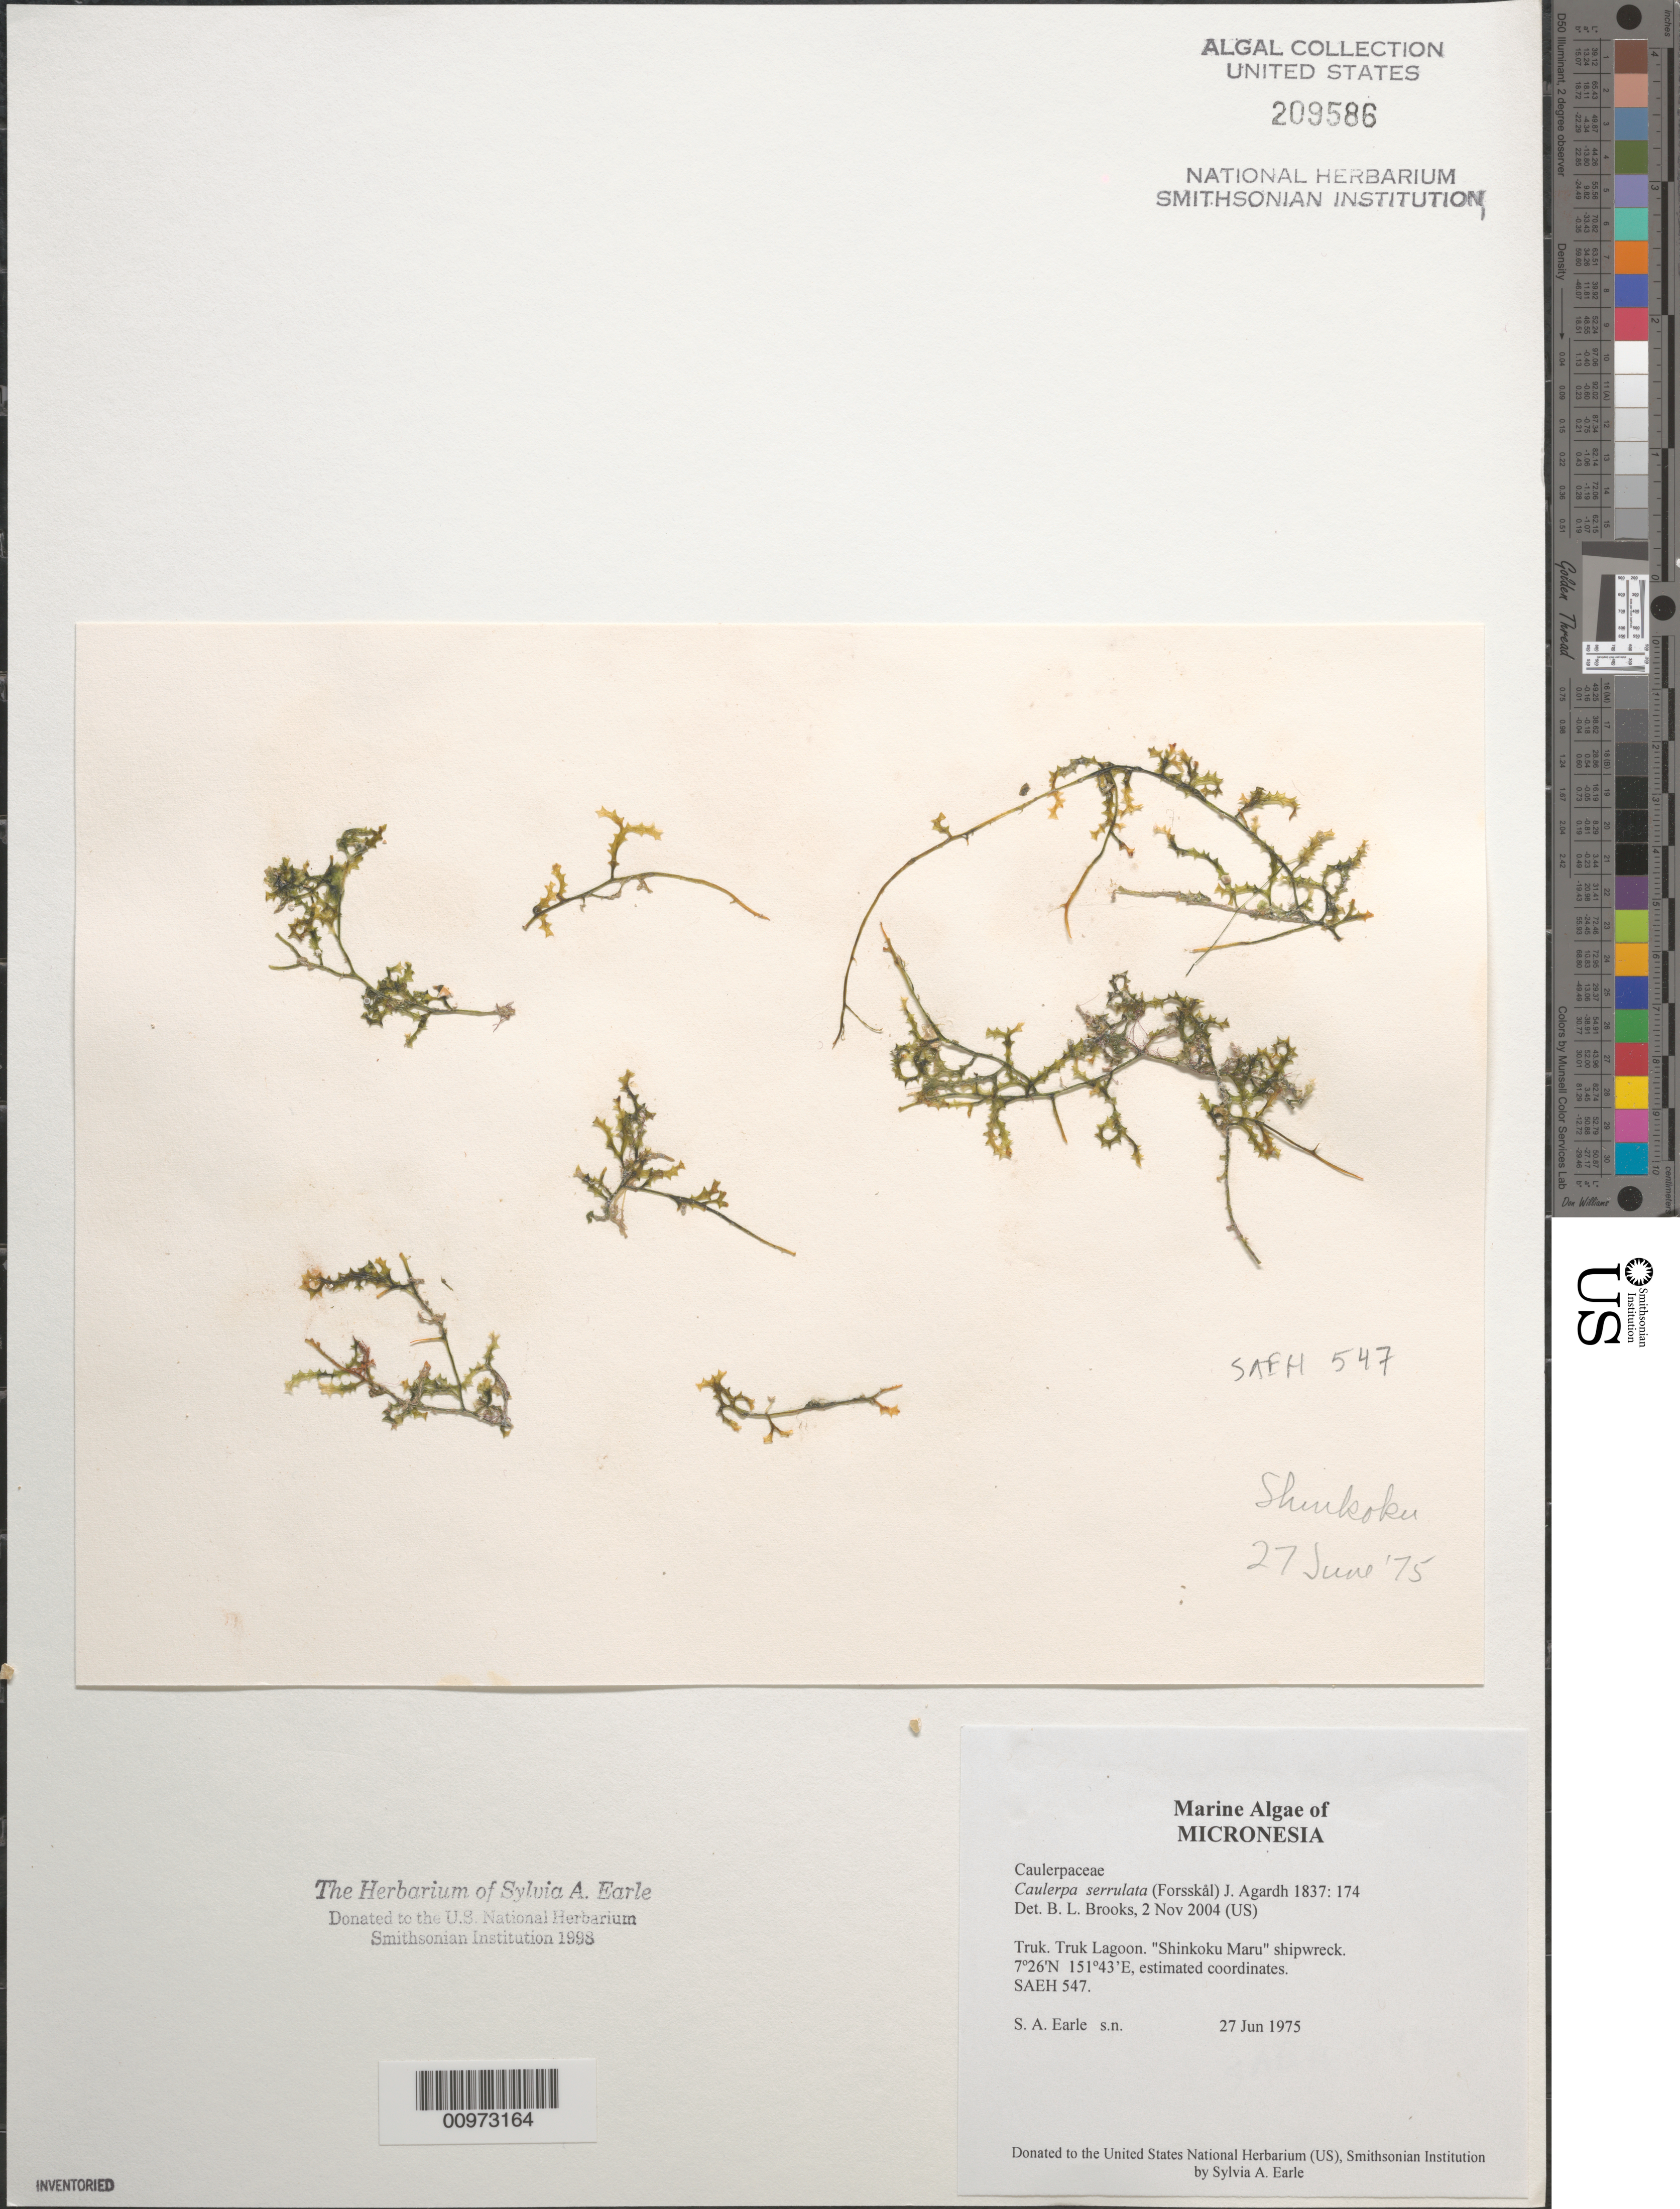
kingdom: Plantae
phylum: Chlorophyta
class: Ulvophyceae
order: Bryopsidales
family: Caulerpaceae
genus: Caulerpa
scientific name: Caulerpa serrulata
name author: (Forssk.) J. Agardh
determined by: Brooks, B. L., (BOT), Smithsonian Institution - National Museum of Natural History (UNITED STATES)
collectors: S. A. Earle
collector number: SAEH 547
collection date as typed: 27 Jun 1975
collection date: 1975-06-27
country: Micronesia, Federated States of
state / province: Truk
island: Truk (Chuuk) Is.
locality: Chuuk Lagoon (Truk Lagoon), Shinkoku Maru shipwreck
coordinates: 7 26'N, 151 43'E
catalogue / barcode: US 209586